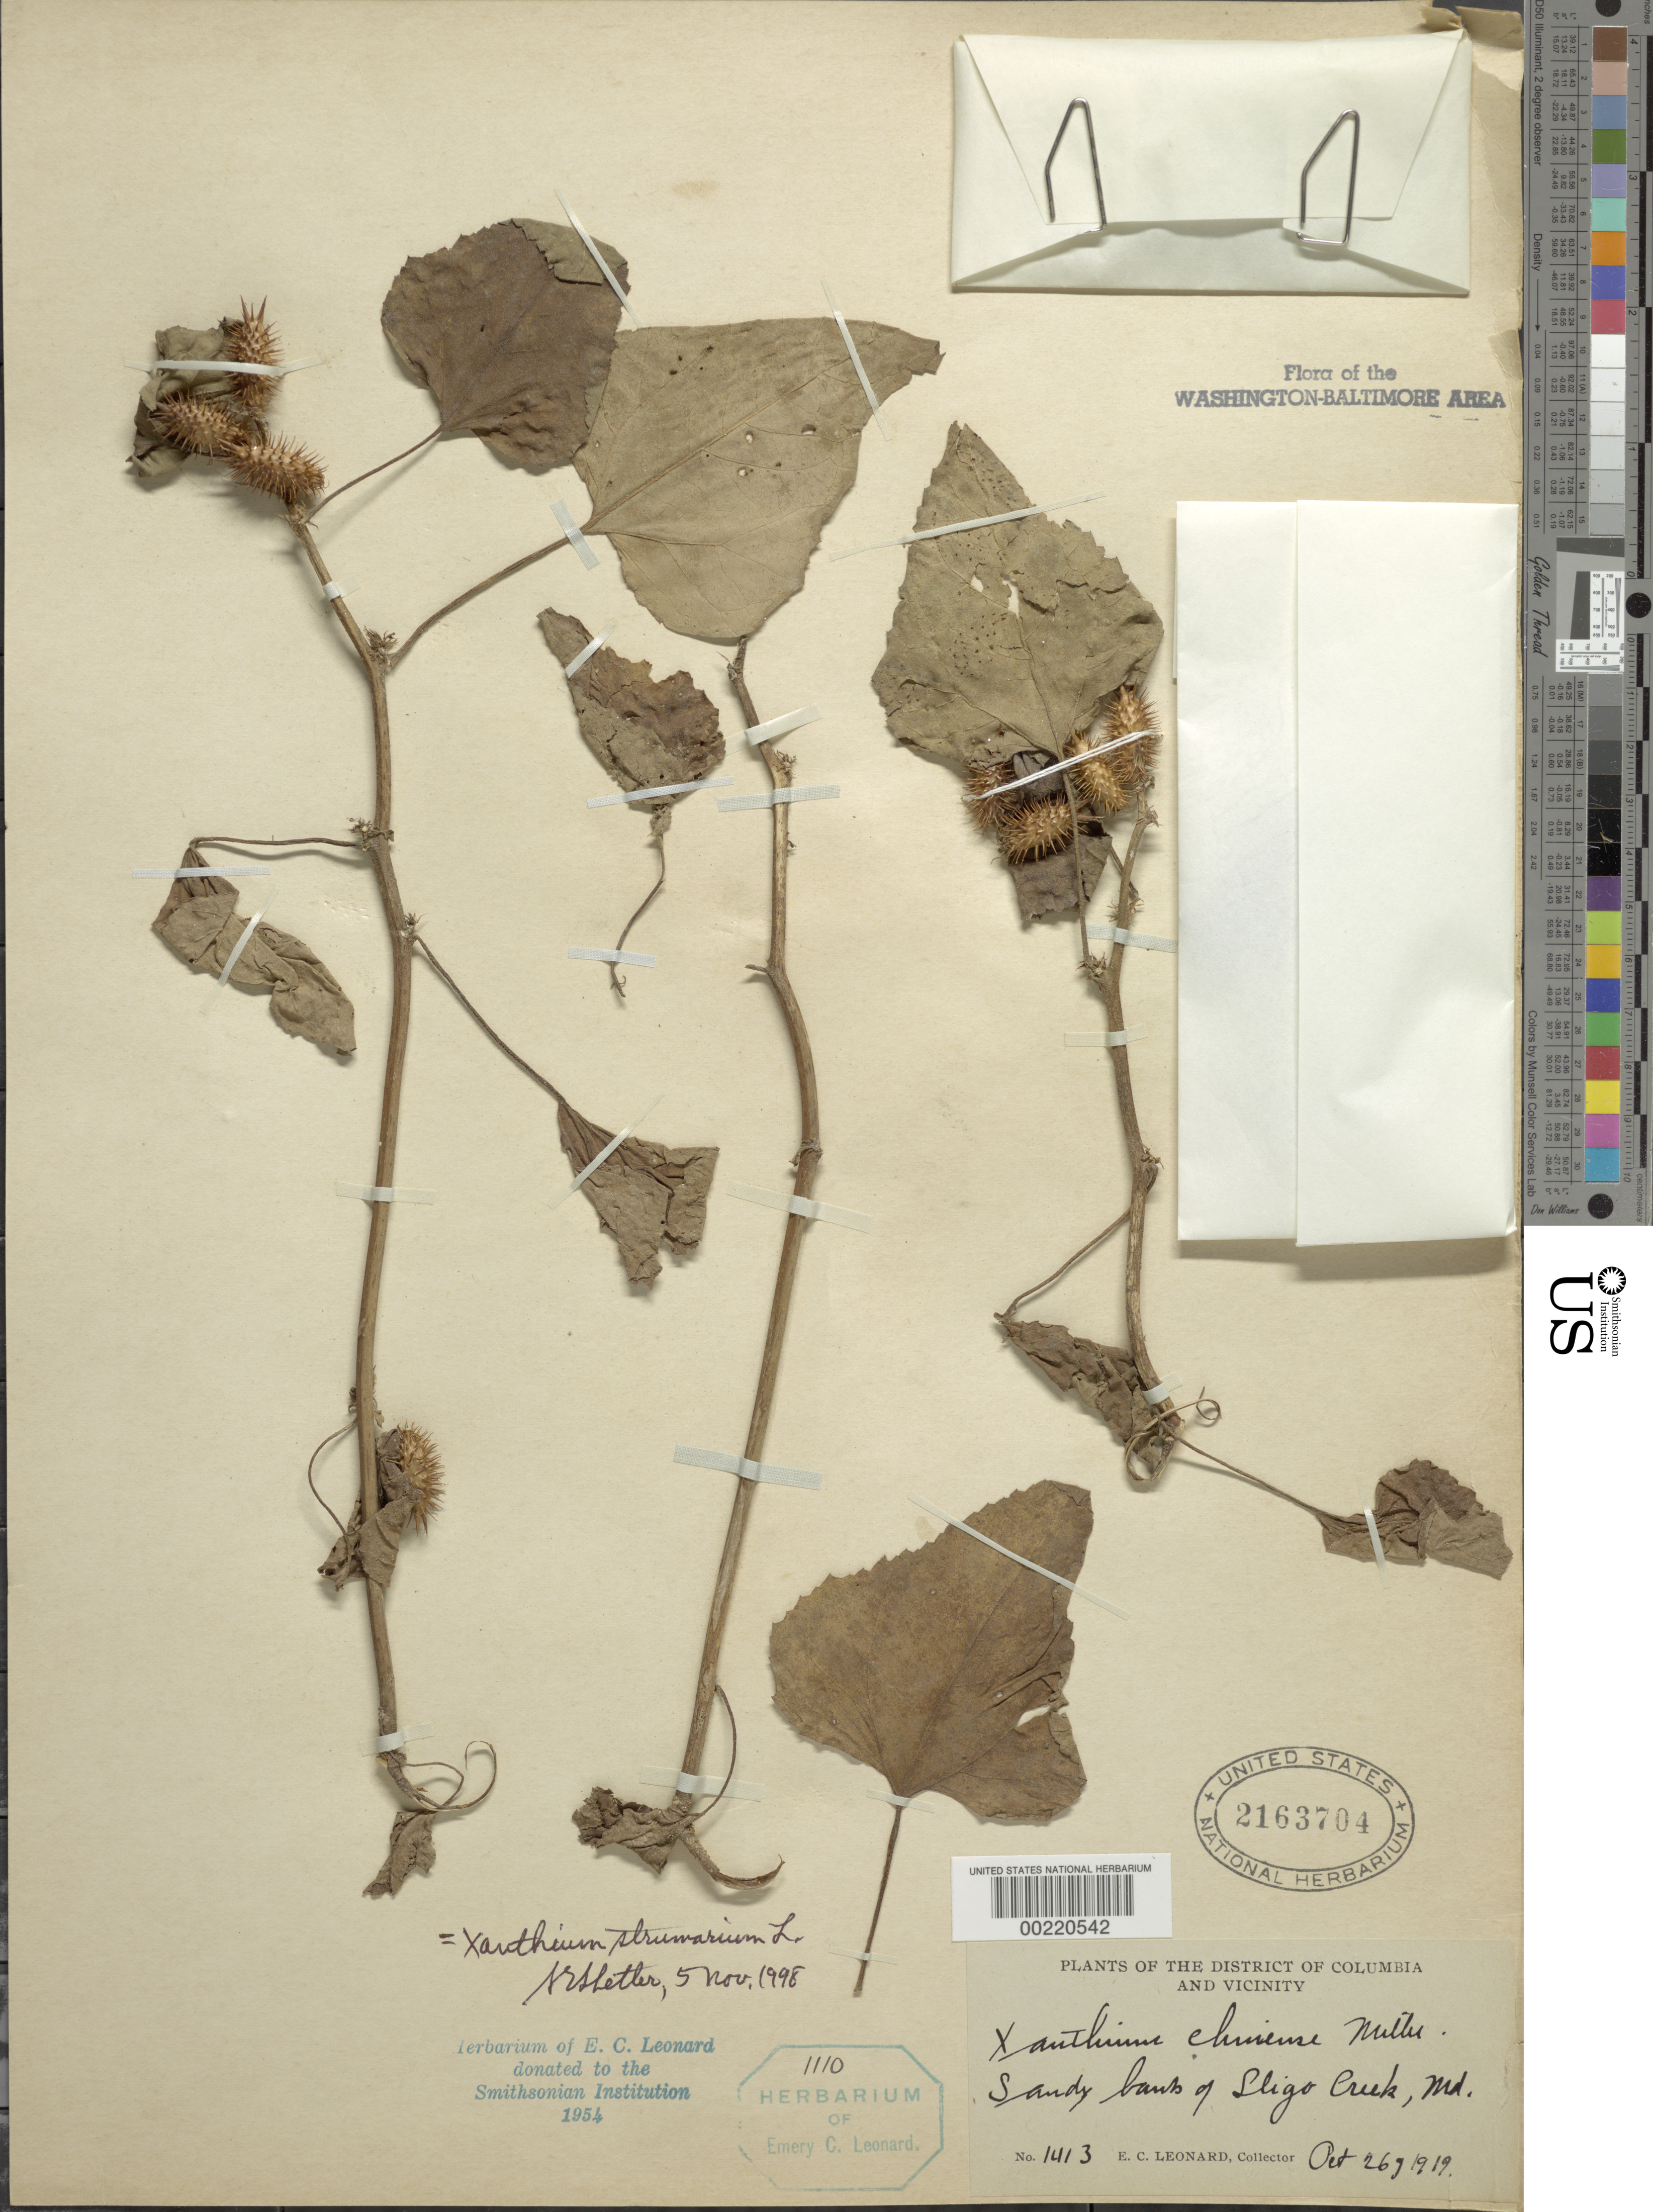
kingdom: Plantae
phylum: Tracheophyta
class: Magnoliopsida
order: Asterales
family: Asteraceae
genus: Xanthium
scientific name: Xanthium strumarium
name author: L.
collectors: E. C. Leonard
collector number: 1413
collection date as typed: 26 Oct 1919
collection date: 1919-10-26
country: United States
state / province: Maryland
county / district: Prince George's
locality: Sligo Creek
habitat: Sandy bank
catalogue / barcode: US 2163704